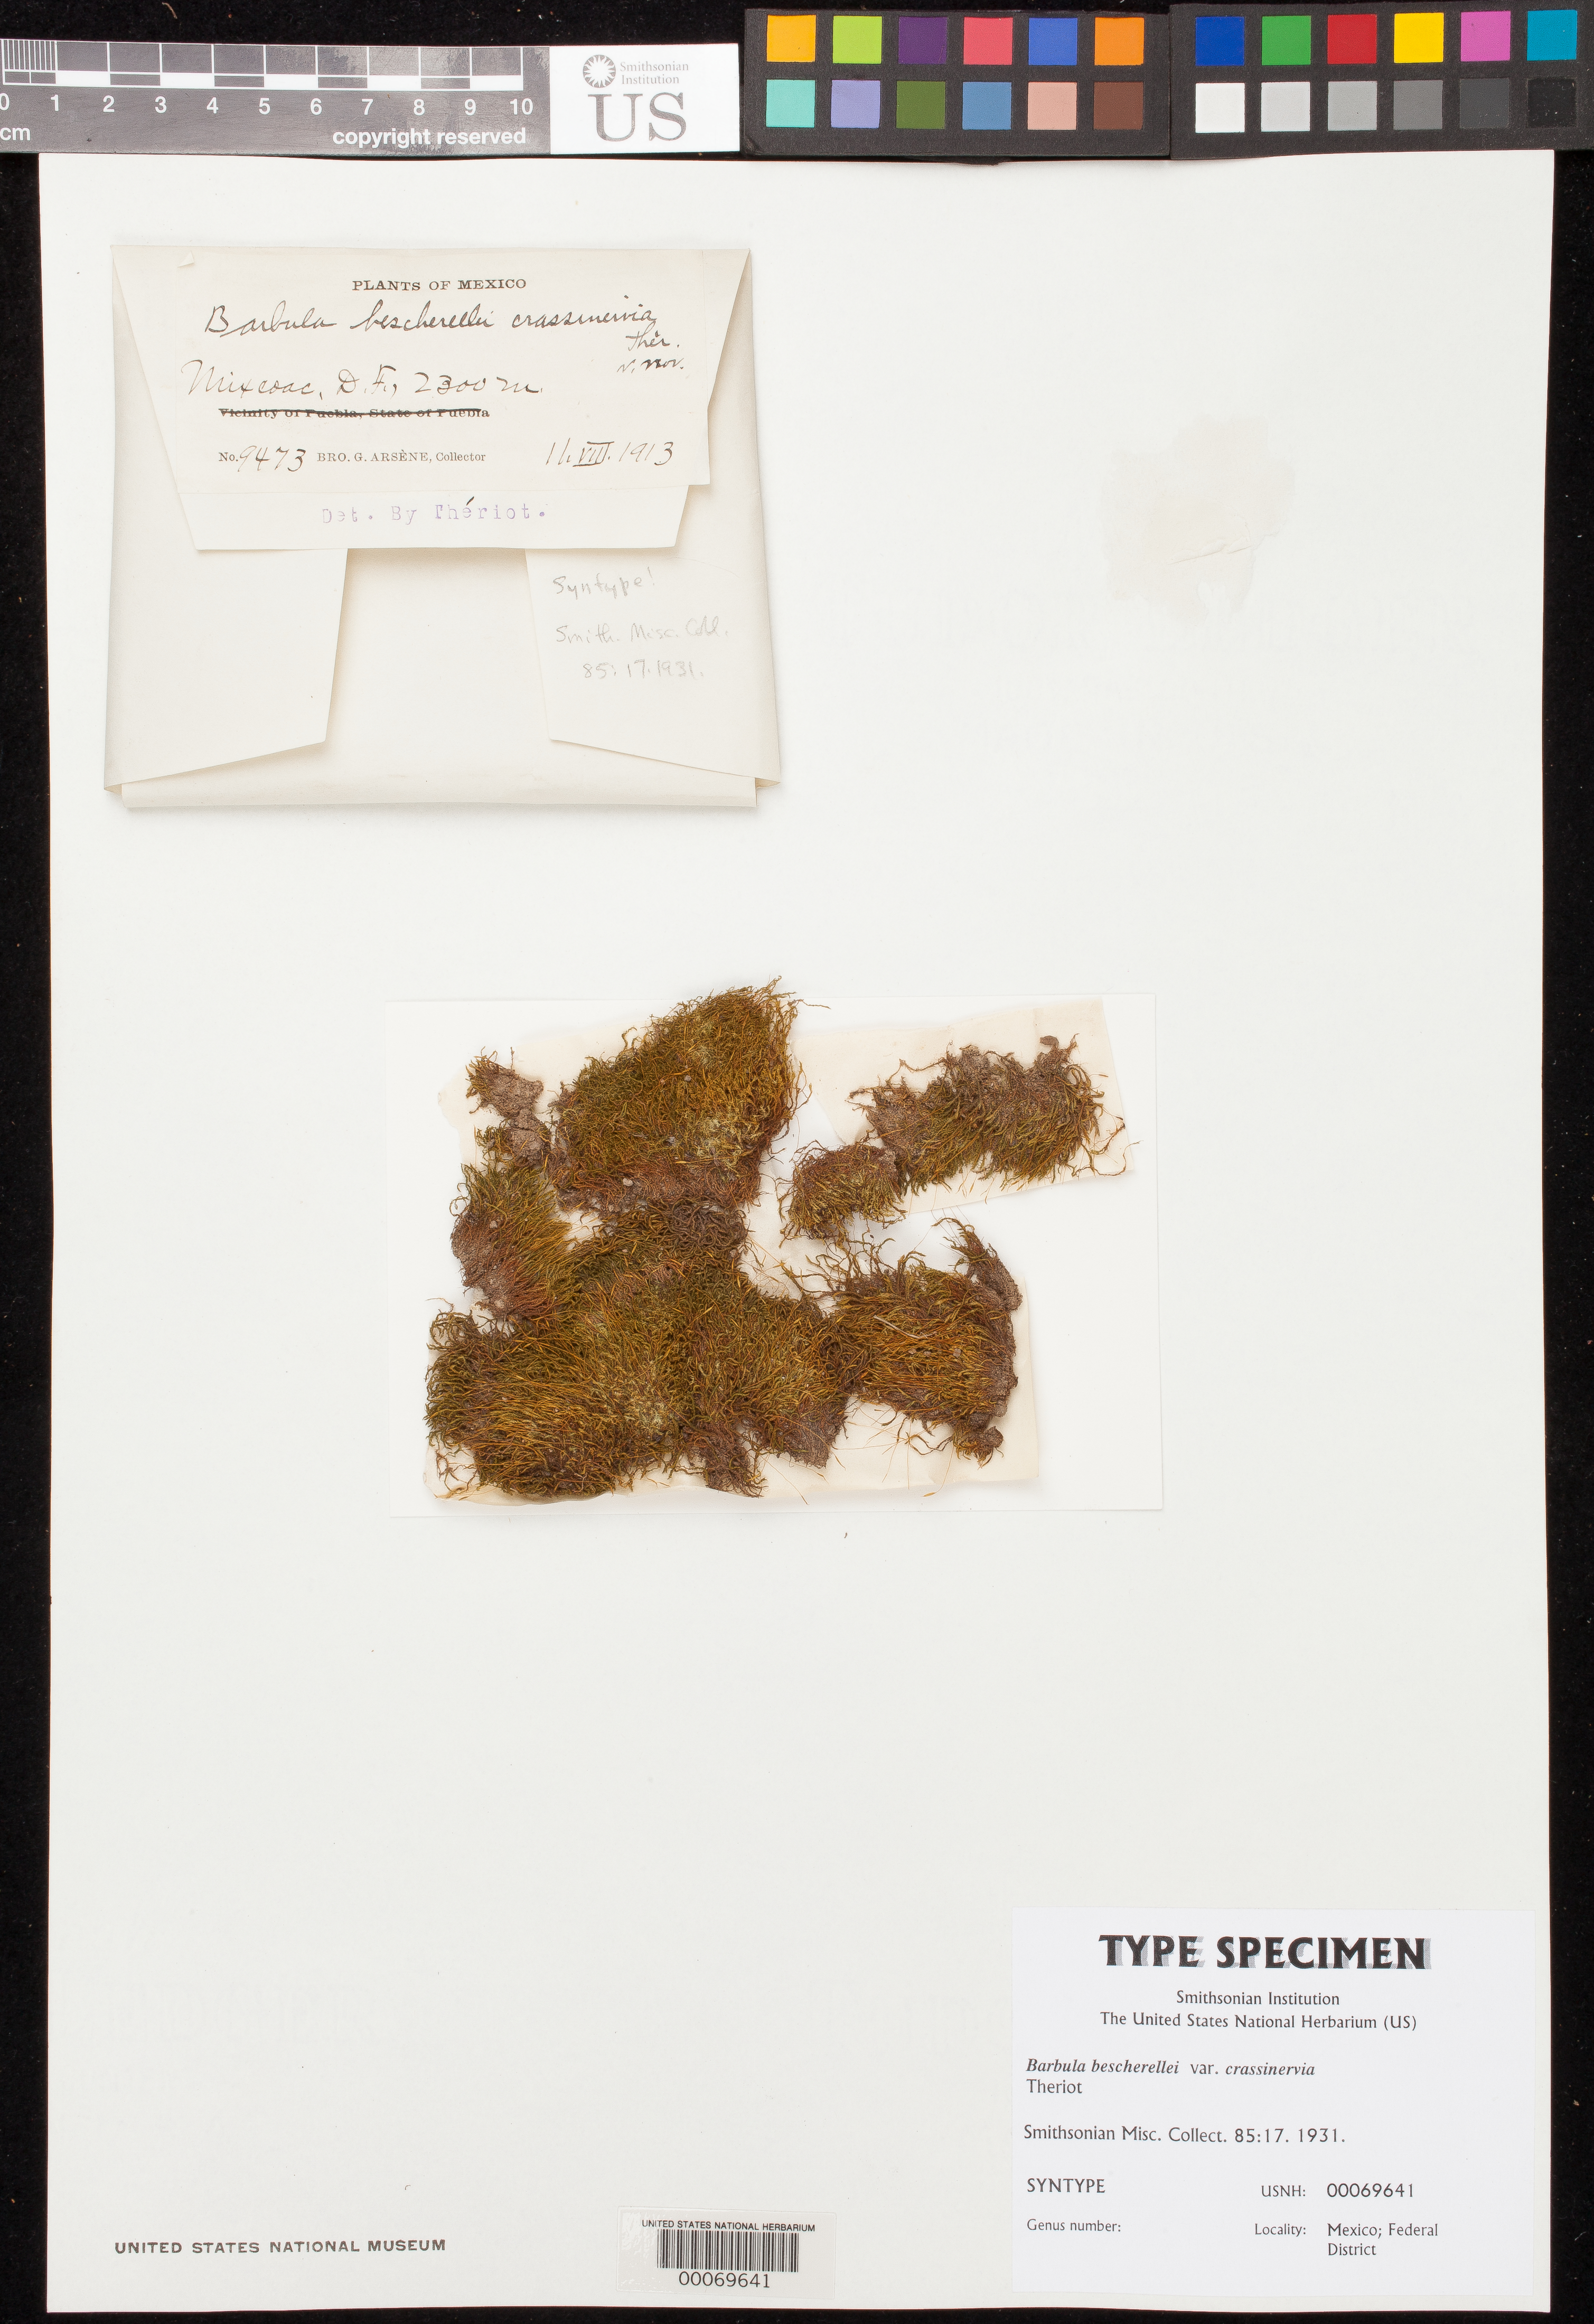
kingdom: Plantae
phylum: Bryophyta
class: Bryopsida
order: Pottiales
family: Pottiaceae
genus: Barbula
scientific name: Barbula bescherellei var. crassinervia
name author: Thér.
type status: Syntype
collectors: Bro. G. Arsène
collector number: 9473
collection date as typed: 02 Aug 1913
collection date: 1913-08-02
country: Mexico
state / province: Distrito Federal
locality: Mixcoac.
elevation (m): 2300